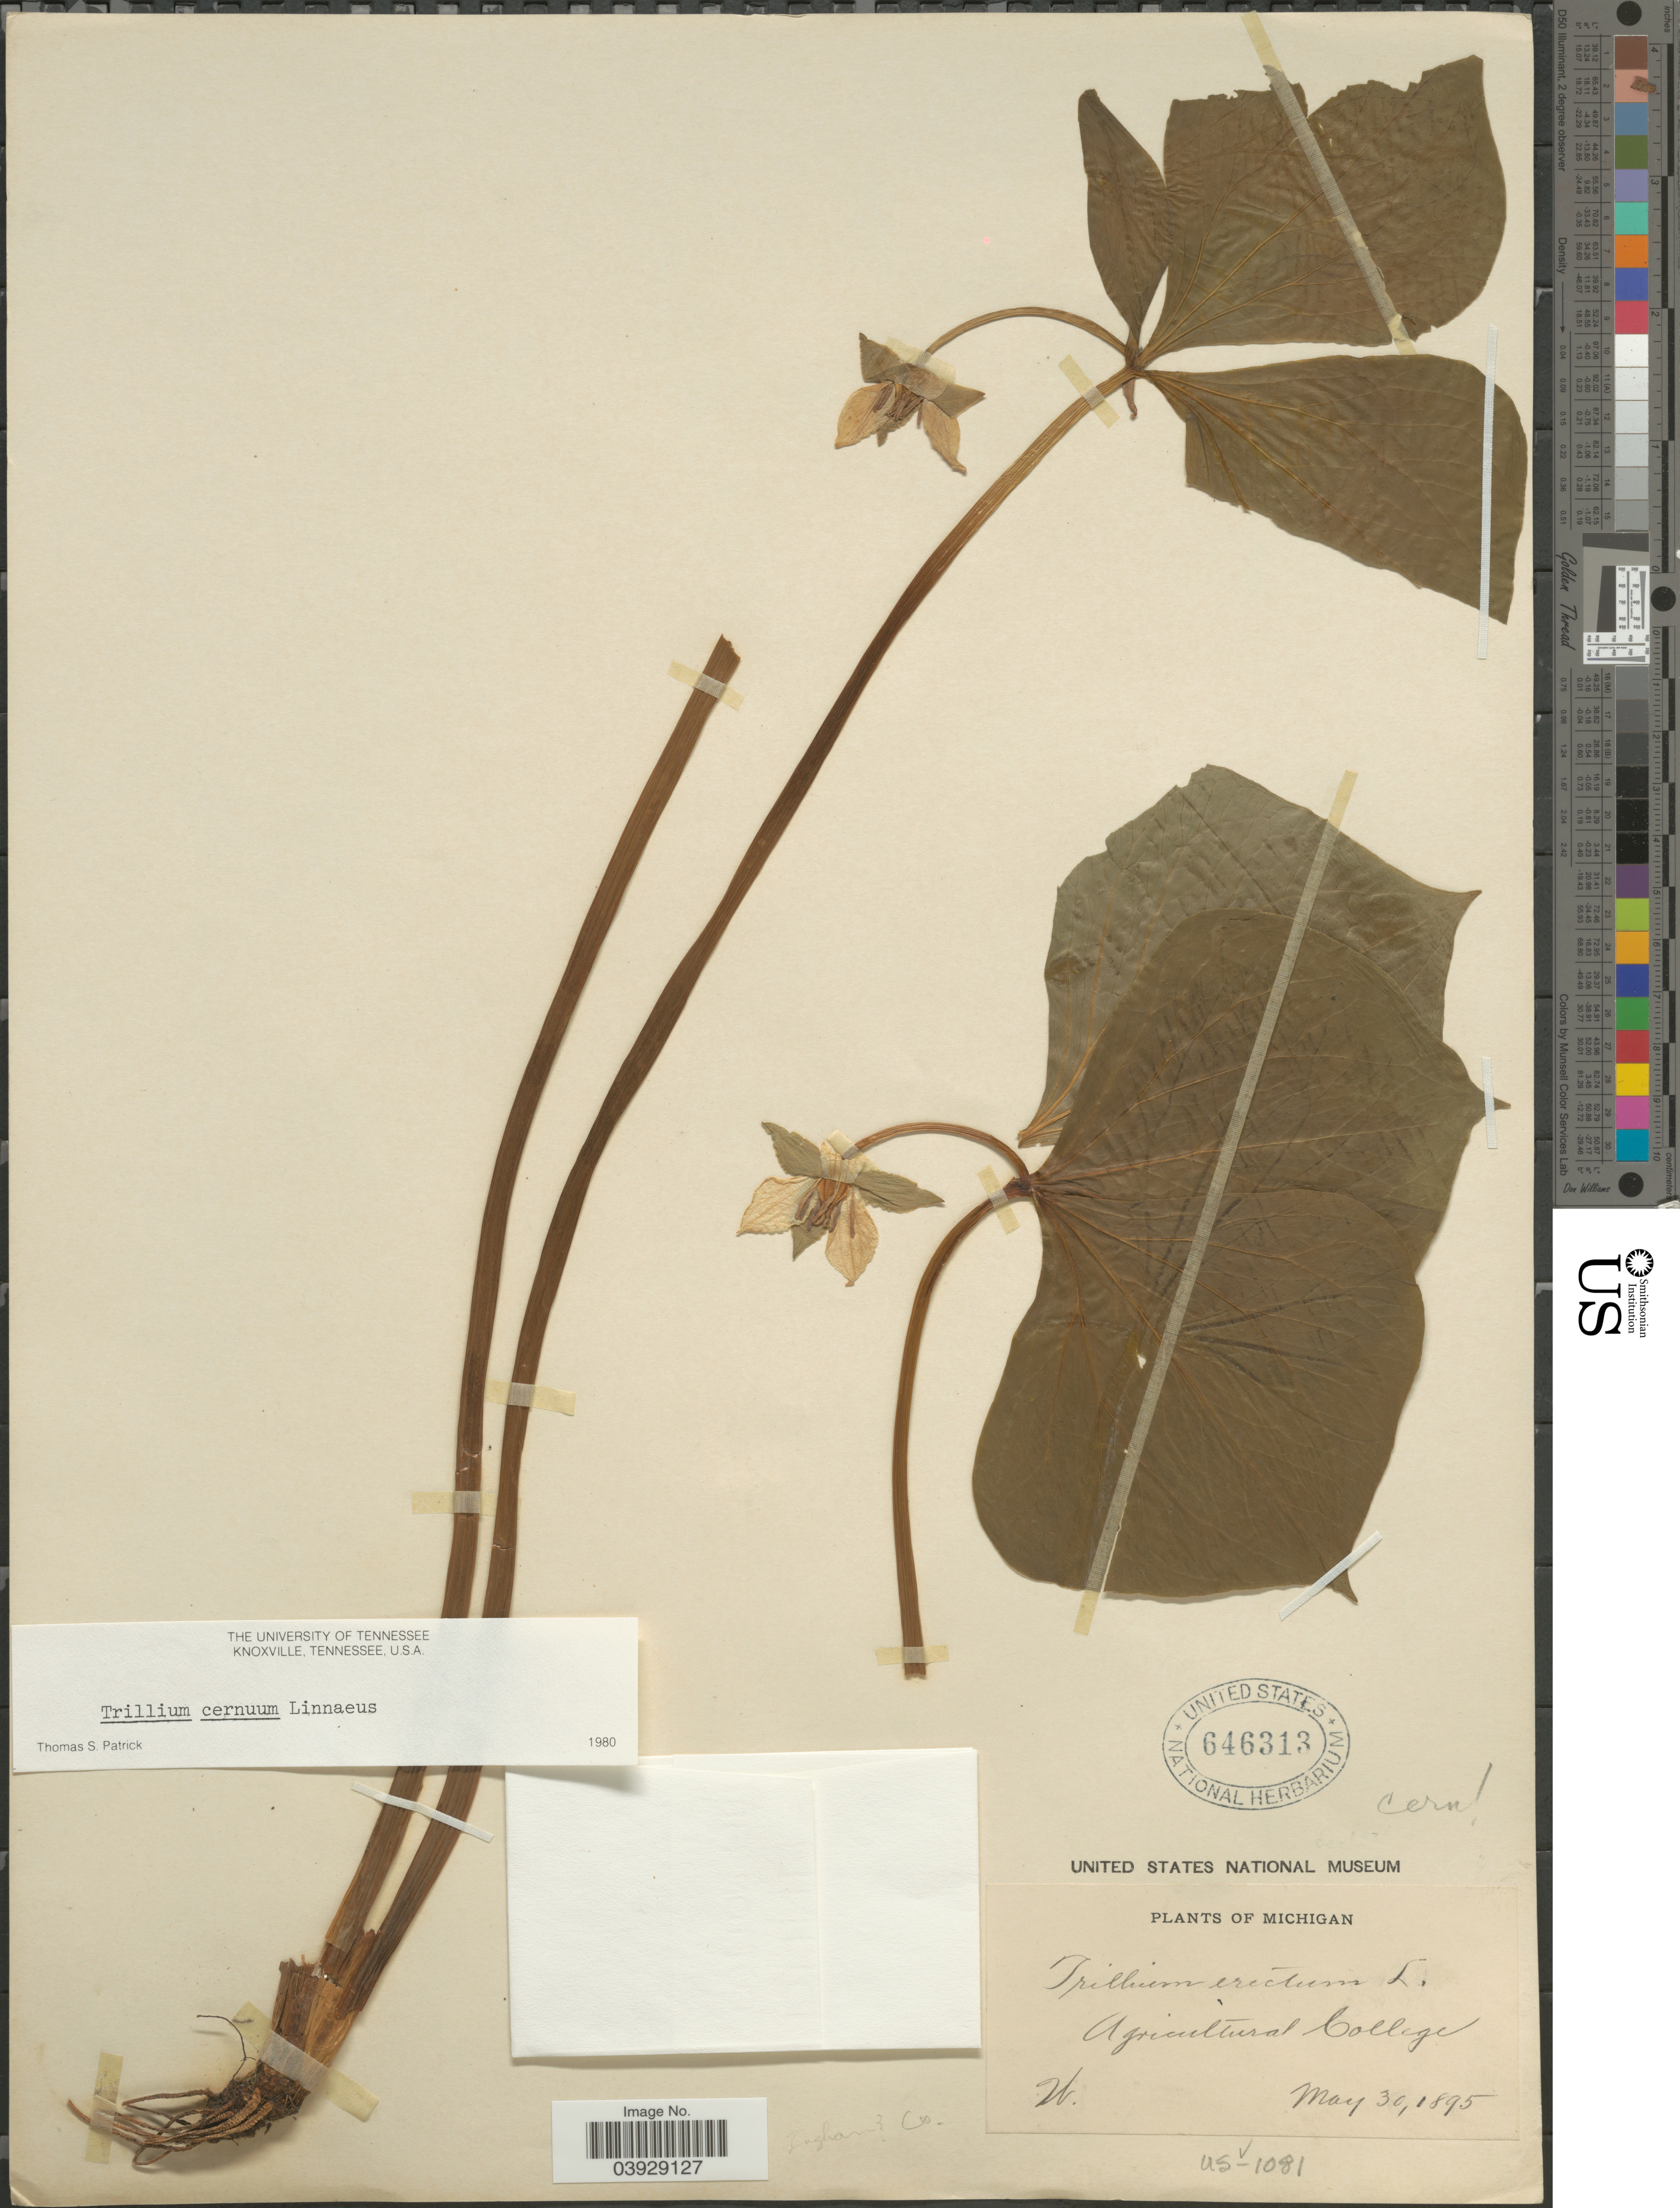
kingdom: Plantae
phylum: Tracheophyta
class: Liliopsida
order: Liliales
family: Melanthiaceae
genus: Trillium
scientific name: Trillium cernuum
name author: L.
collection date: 1895-05-30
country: United States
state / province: Michigan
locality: Agricultural College. Ingham Co.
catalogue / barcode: US 646313